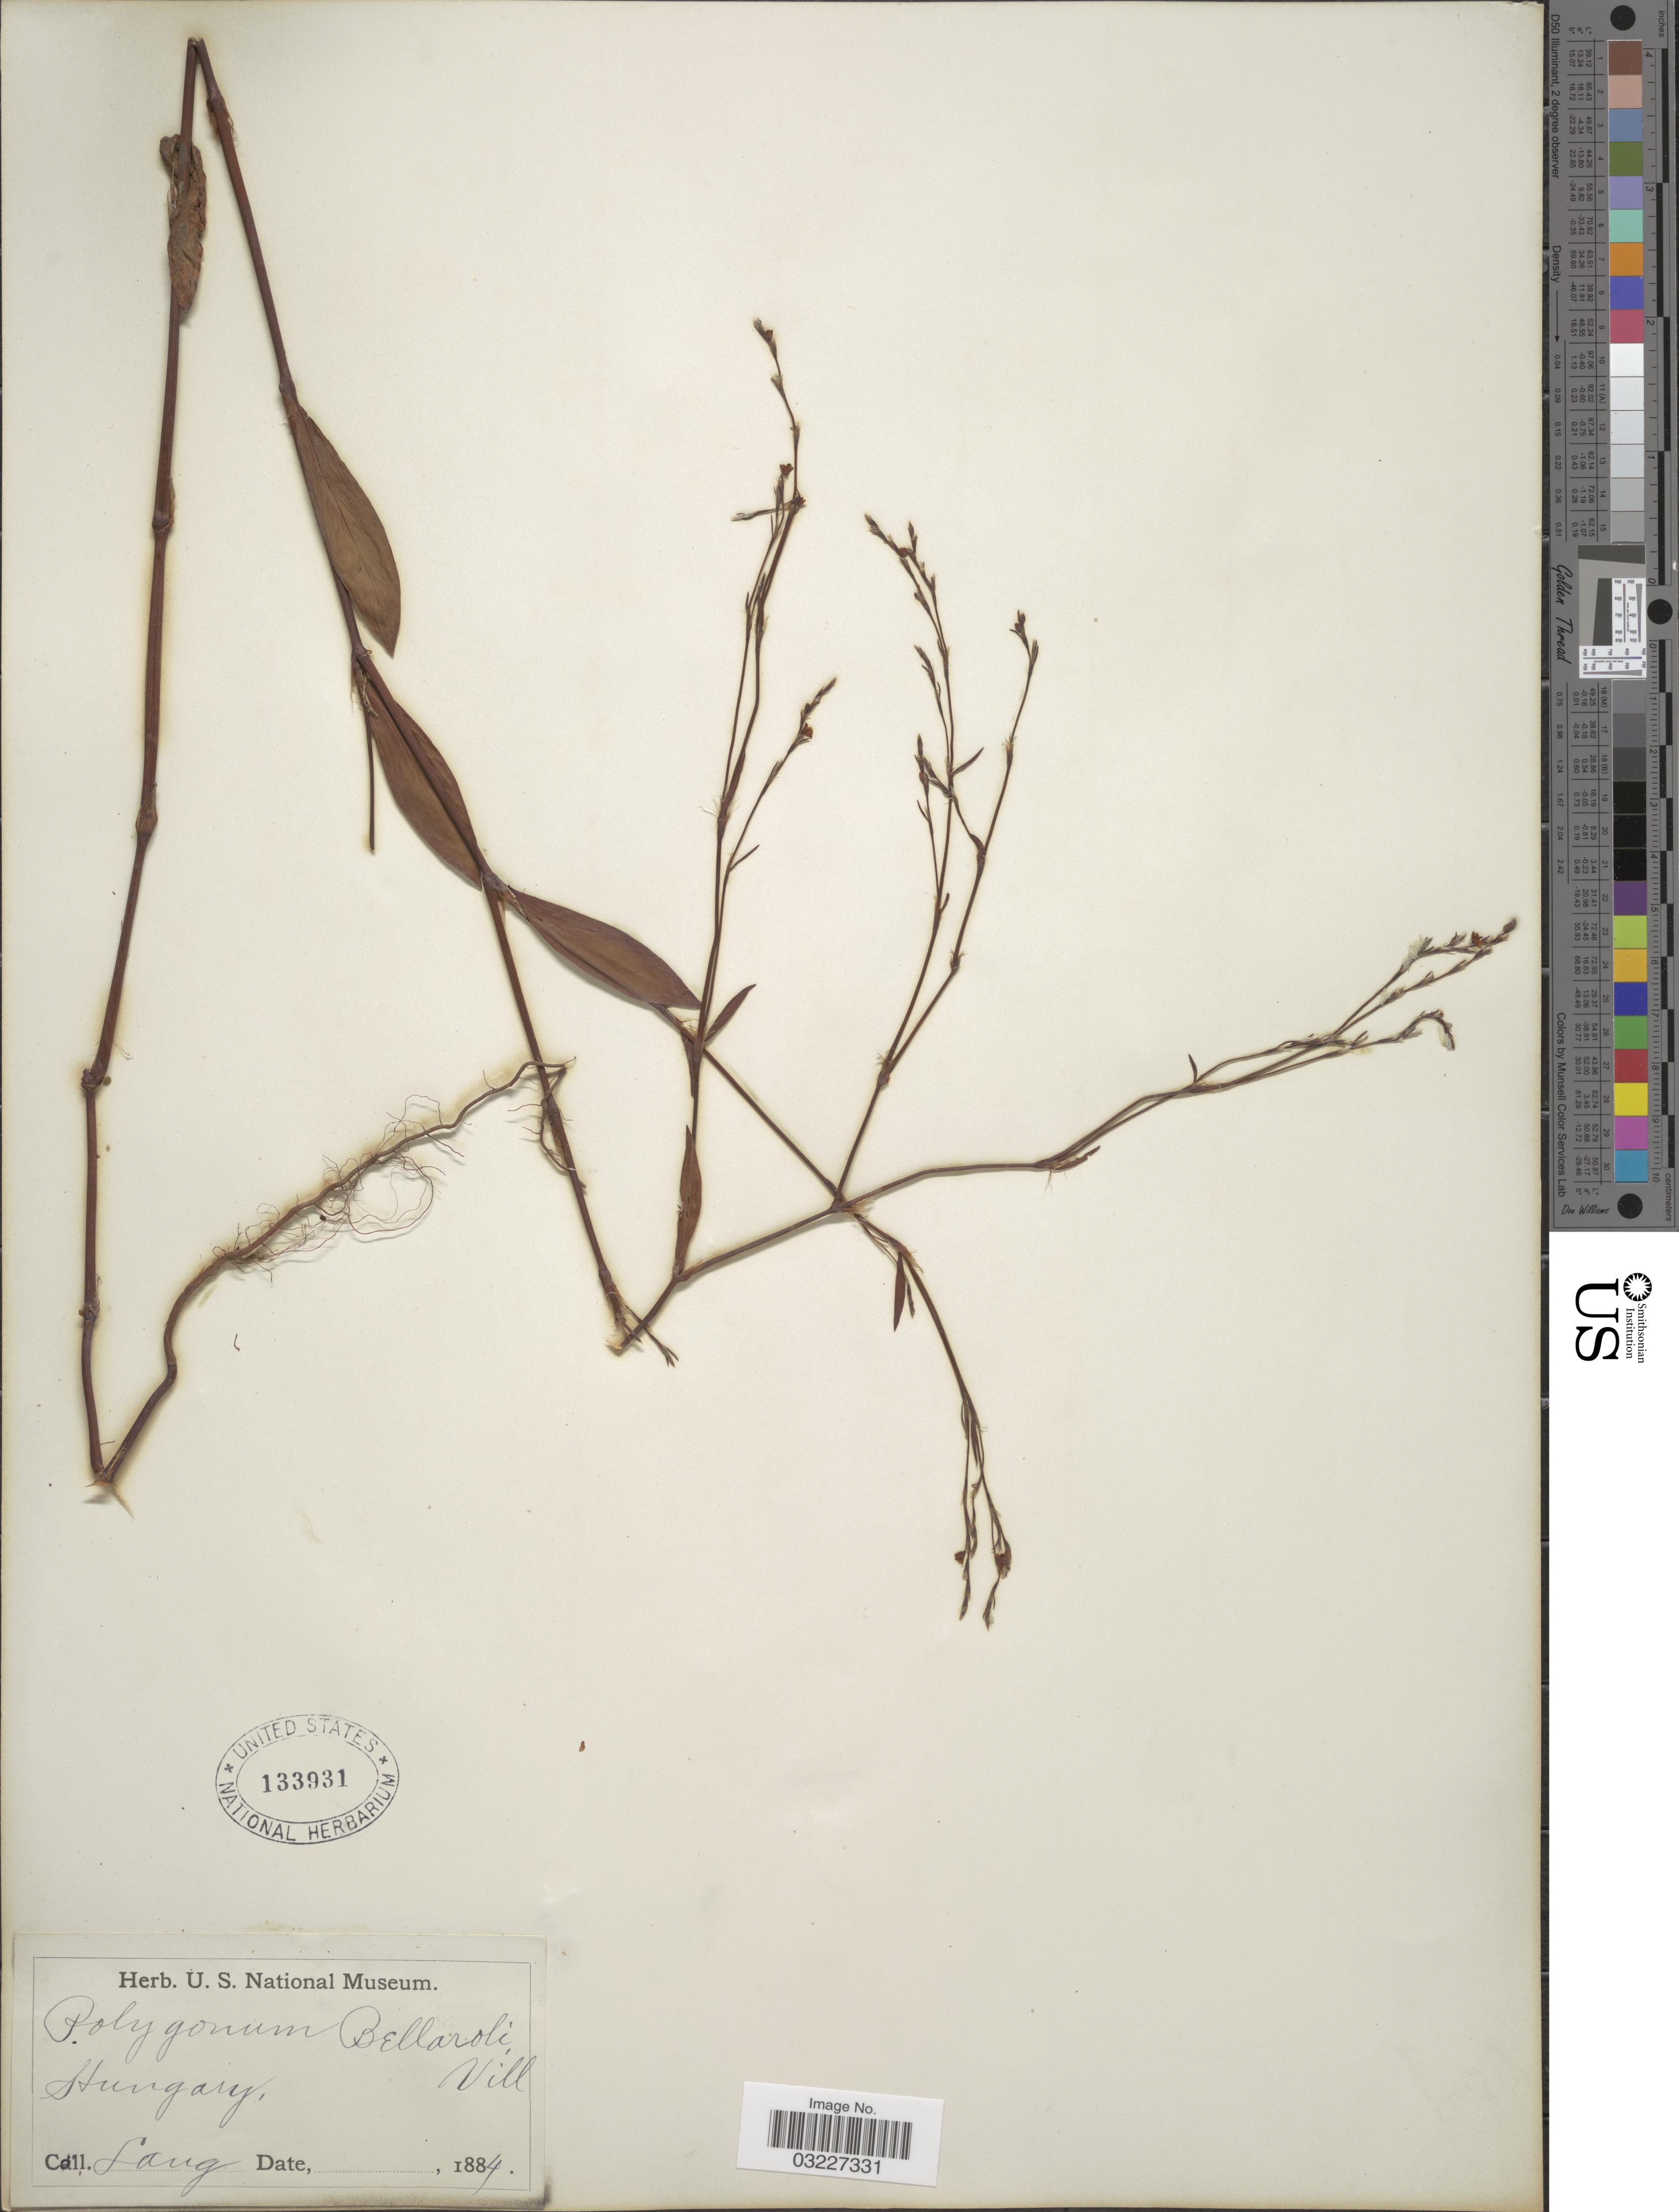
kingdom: Plantae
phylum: Tracheophyta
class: Magnoliopsida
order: Caryophyllales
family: Polygonaceae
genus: Polygonum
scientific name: Polygonum bellardii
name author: All.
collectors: -- Lang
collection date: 1884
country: Hungary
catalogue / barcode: US 133931